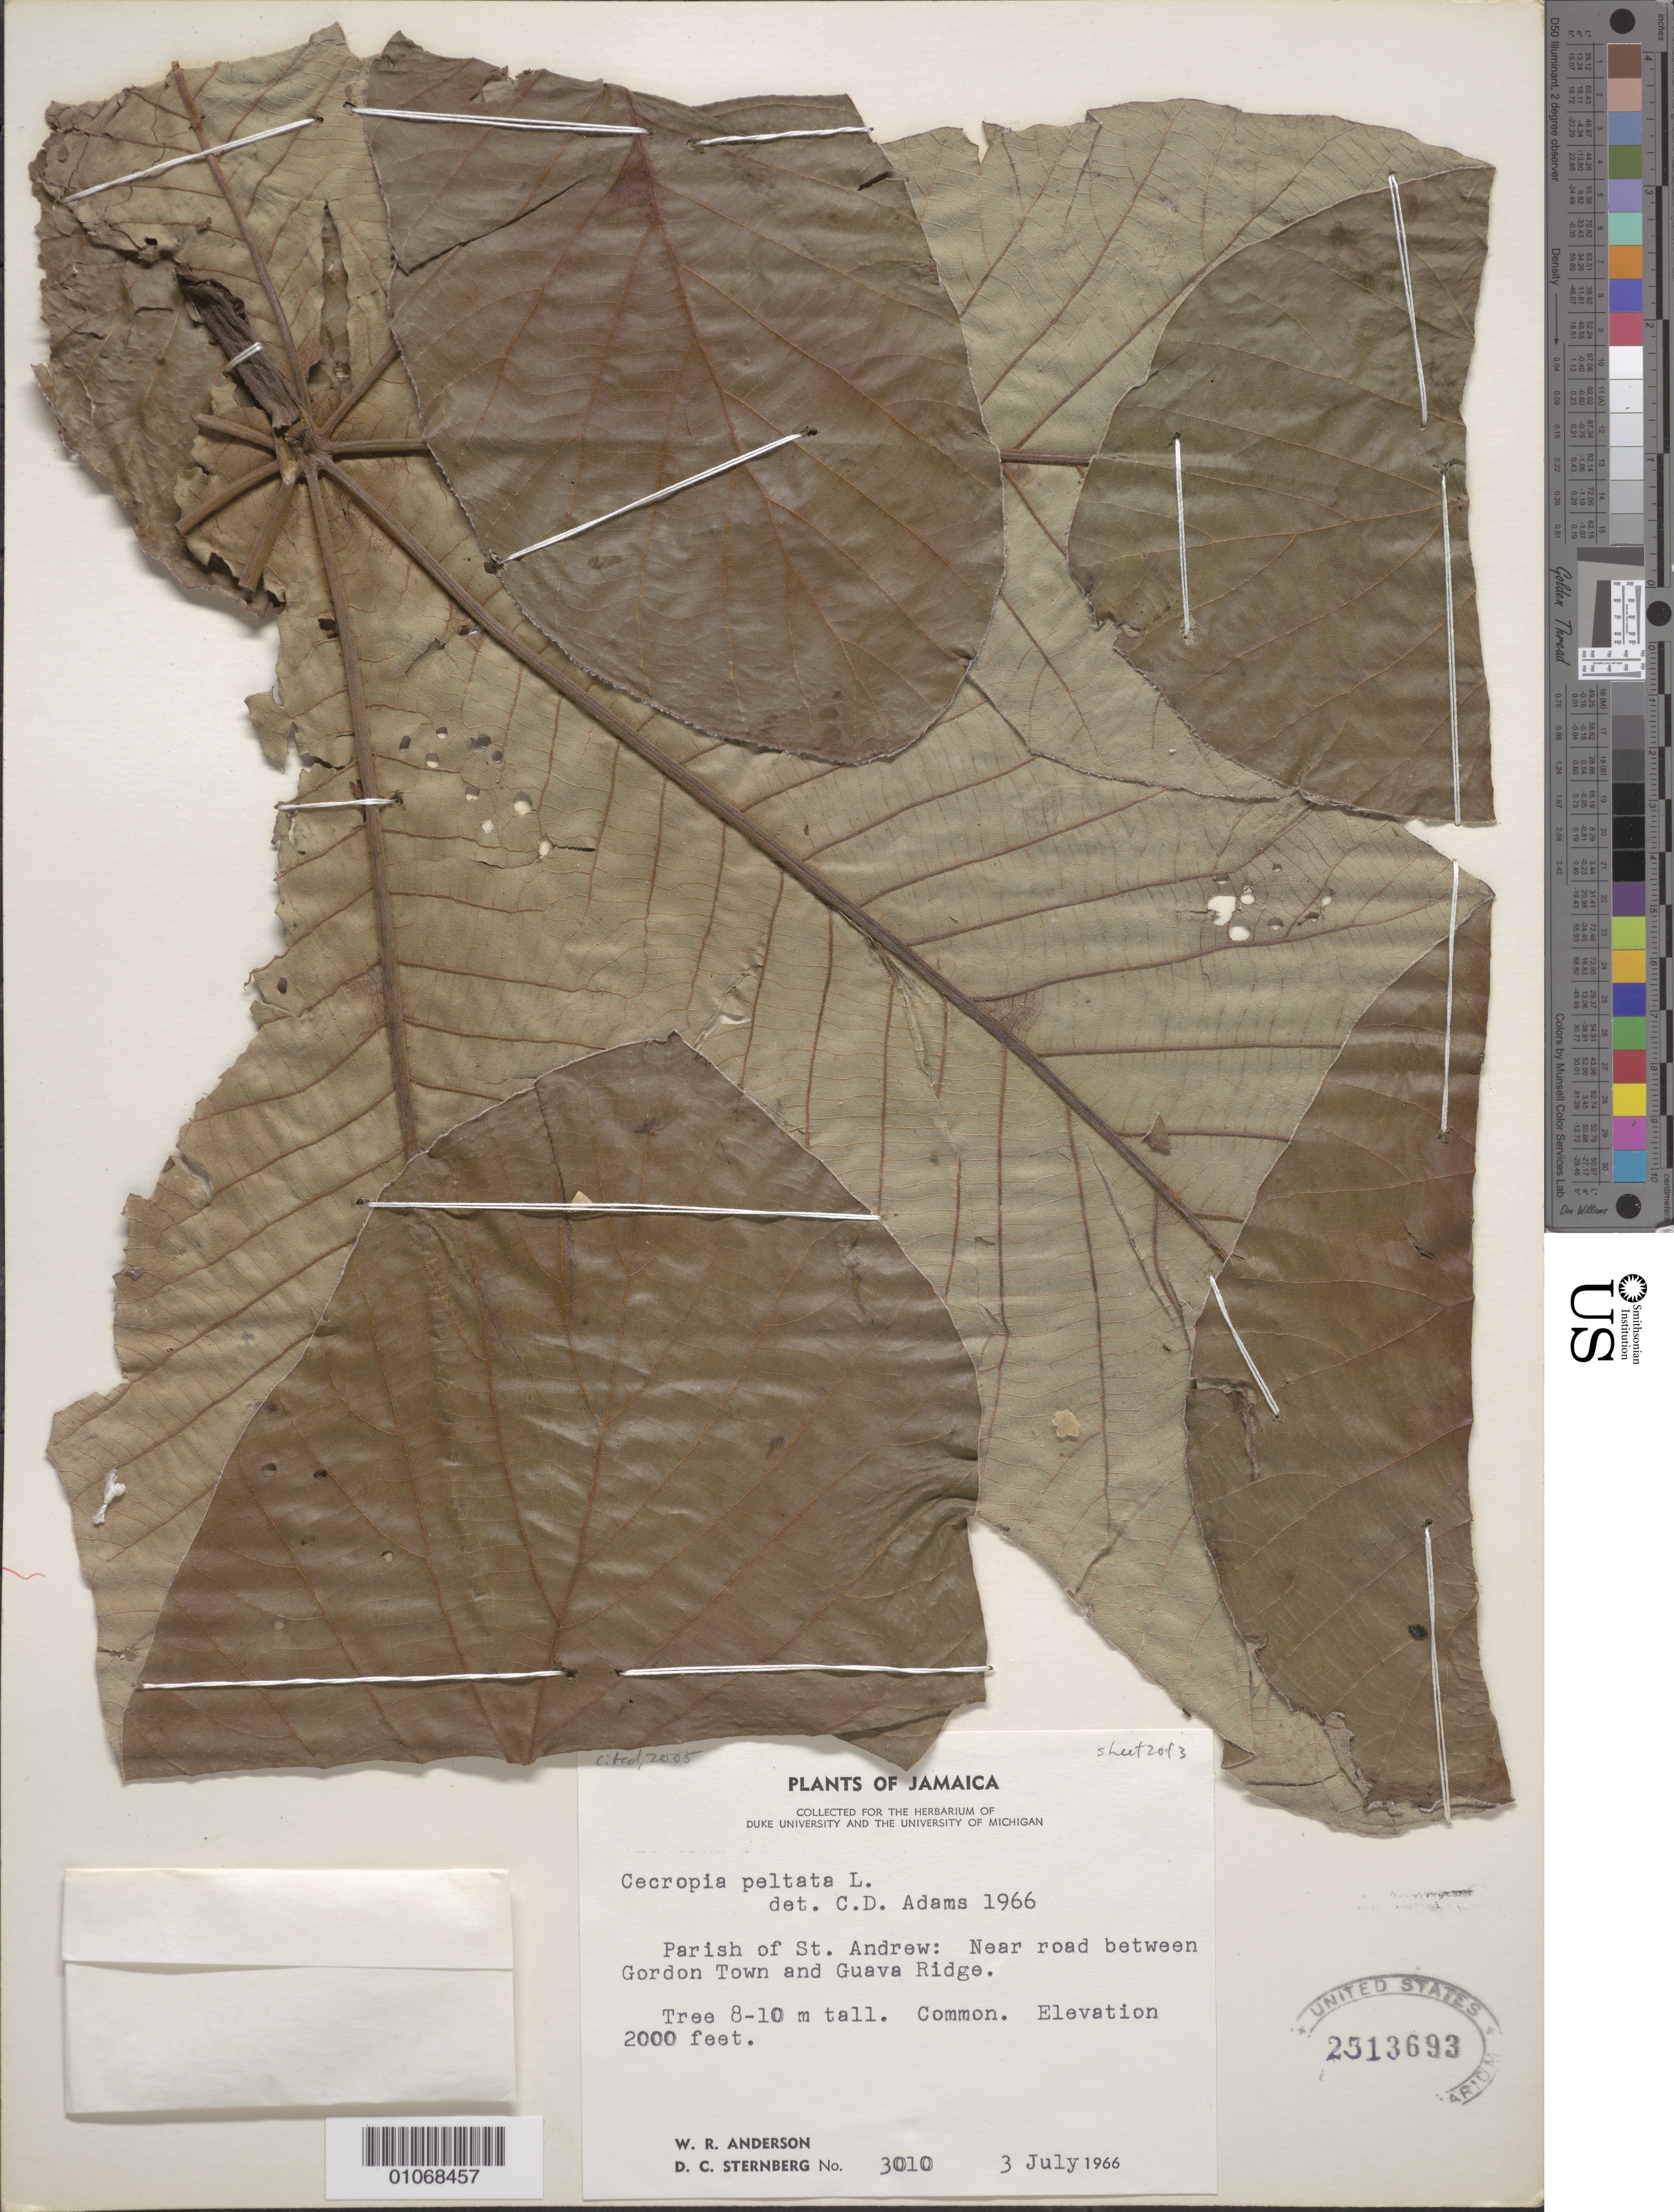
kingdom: Plantae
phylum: Tracheophyta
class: Magnoliopsida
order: Rosales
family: Urticaceae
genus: Cecropia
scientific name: Cecropia peltata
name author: L.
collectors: W. R. Anderson & D. Sternberg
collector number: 3010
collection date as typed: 03 Jul 1966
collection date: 1966-07-03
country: Jamaica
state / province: Saint Andrew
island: Jamaica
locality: Near road between Gordon Town and Guava Ridge.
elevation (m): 610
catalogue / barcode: US 2513693